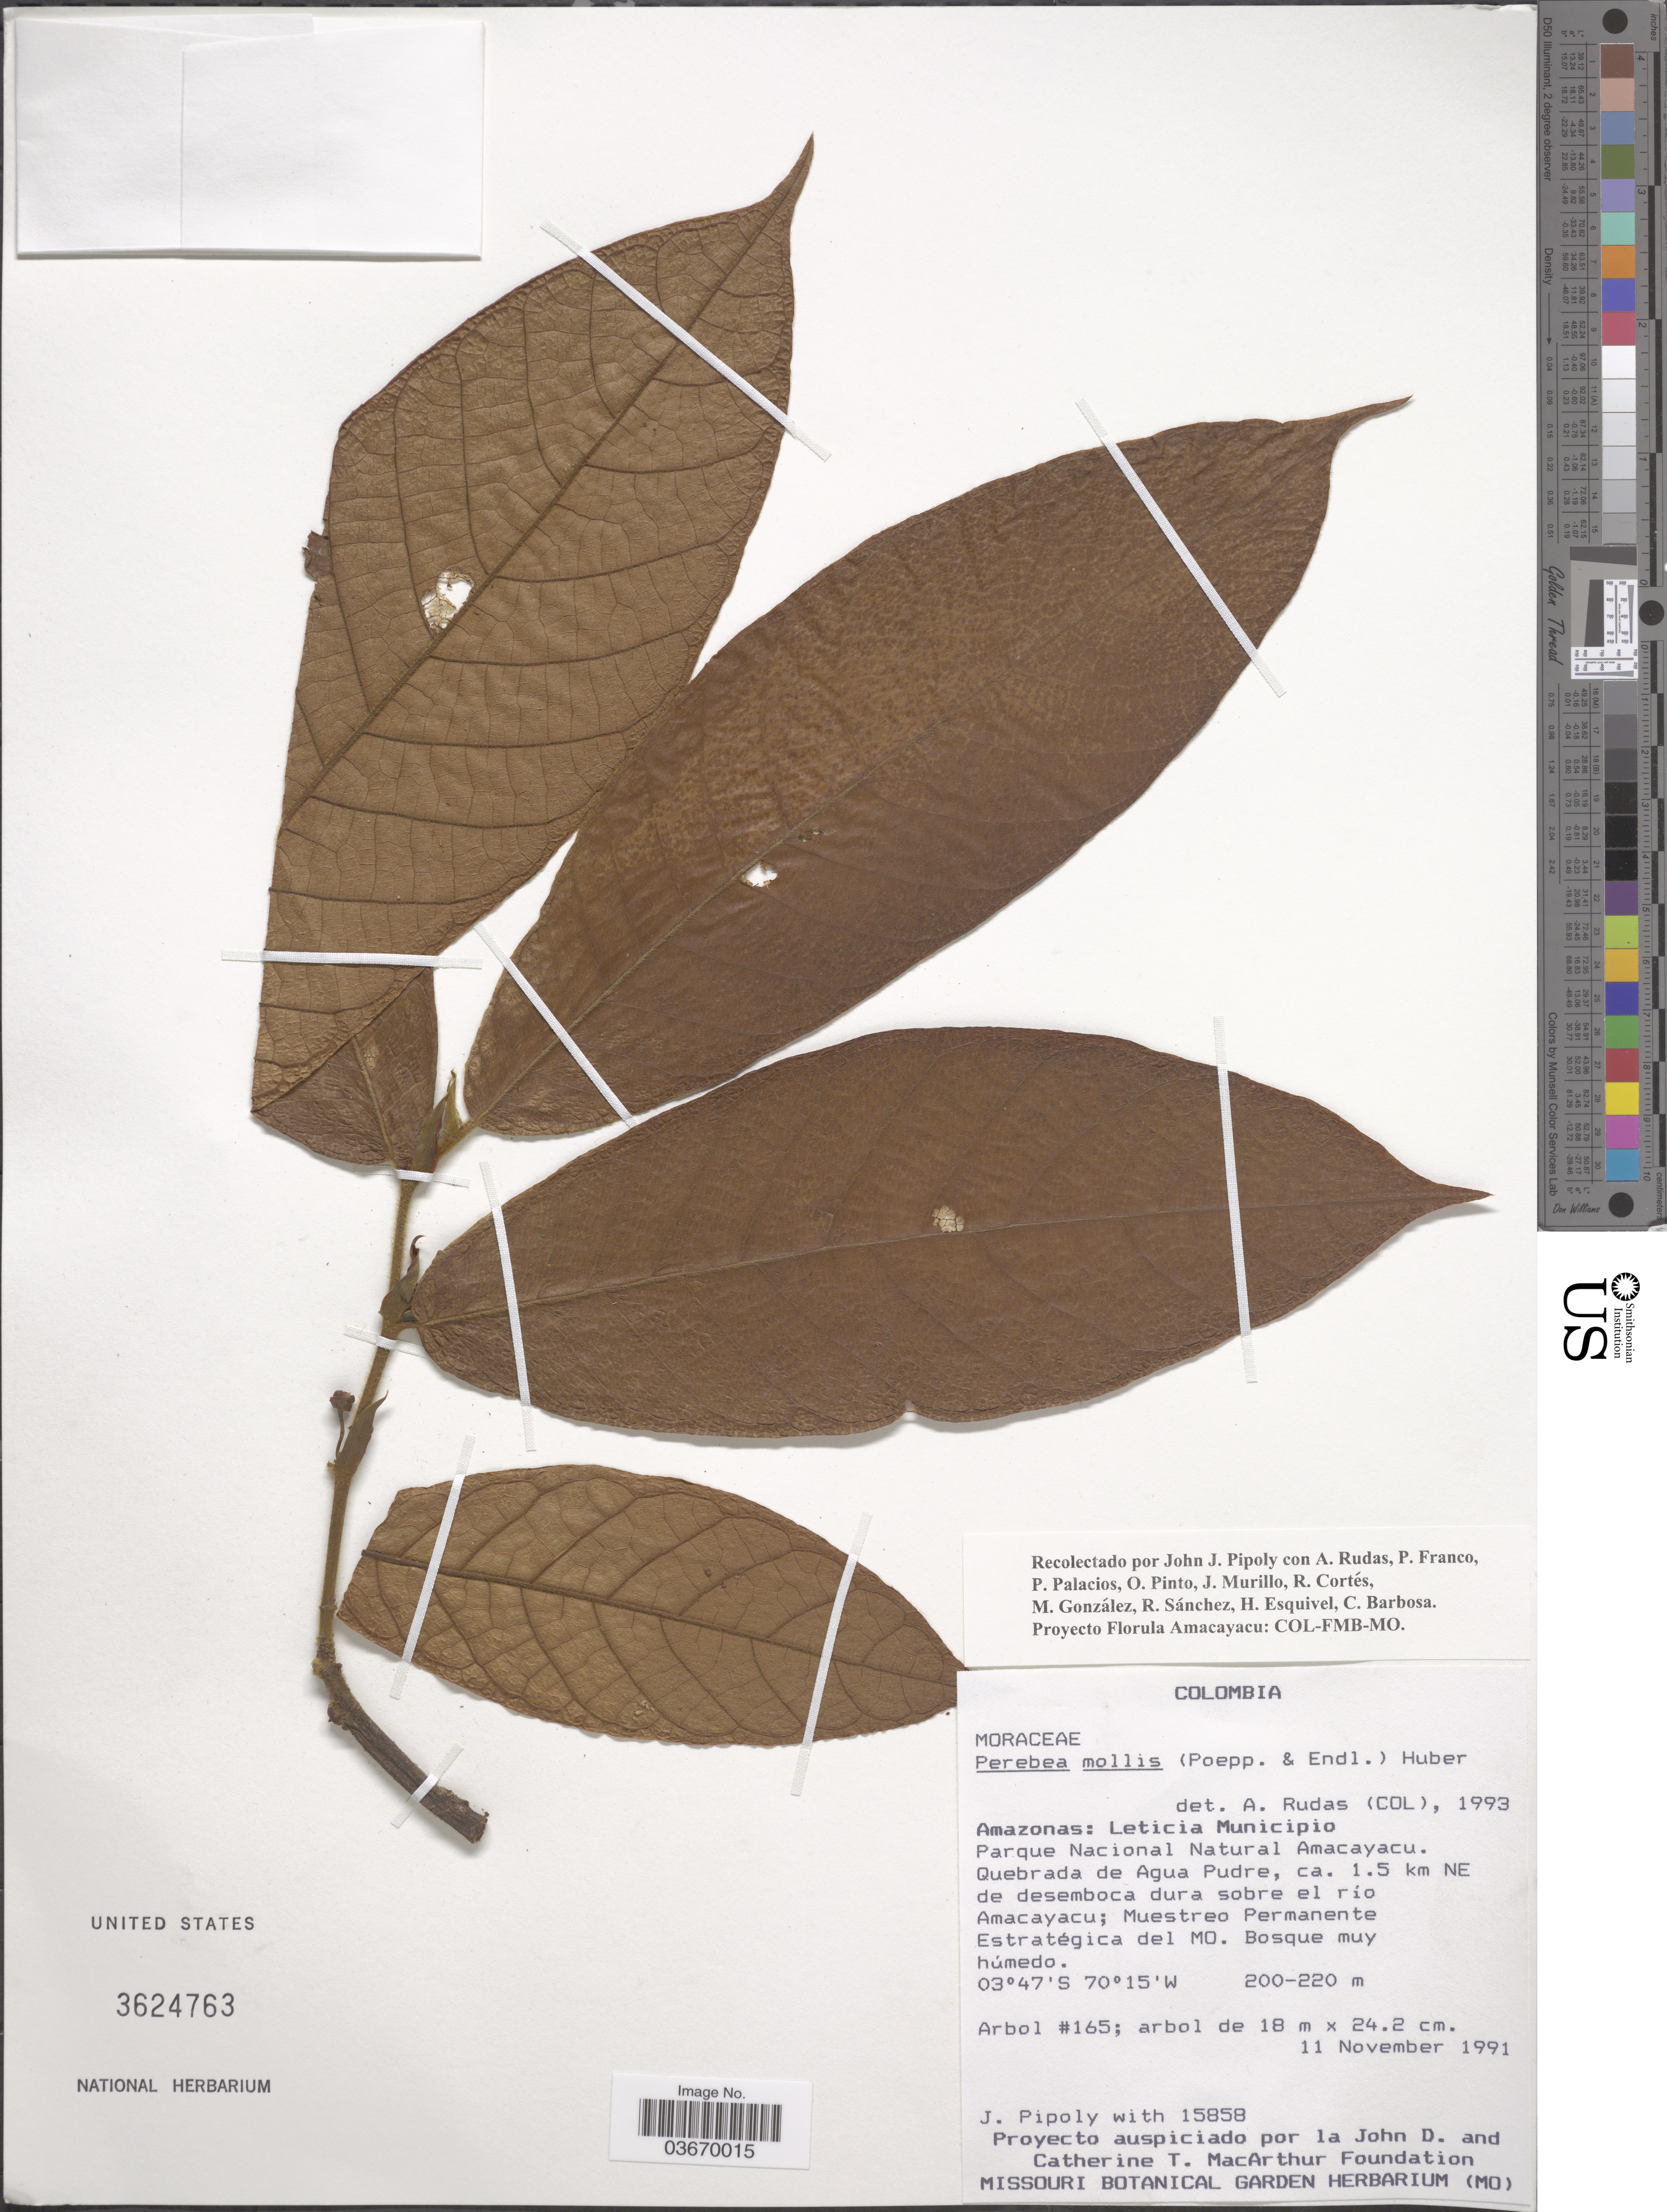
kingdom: Plantae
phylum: Tracheophyta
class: Magnoliopsida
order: Rosales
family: Moraceae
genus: Perebea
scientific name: Perebea mollis subsp. mollis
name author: (Poepp. & Endl.) Huber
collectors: J. J. Pipoly, A. Rudas, P. Franco, P. Palacios & et al.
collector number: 15858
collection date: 1991-11-11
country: Colombia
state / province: Amazônas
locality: Leticia Municipio. Parque Nacional Natural Amacayacu. Quebrada de Agua Pudre, ca. 1.5 km NE de desemboca dura sobre el río Amacayacu; Muestreo Permanente Estratégica del MO. Bosque muy húmedo.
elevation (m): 200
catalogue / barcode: US 3624763